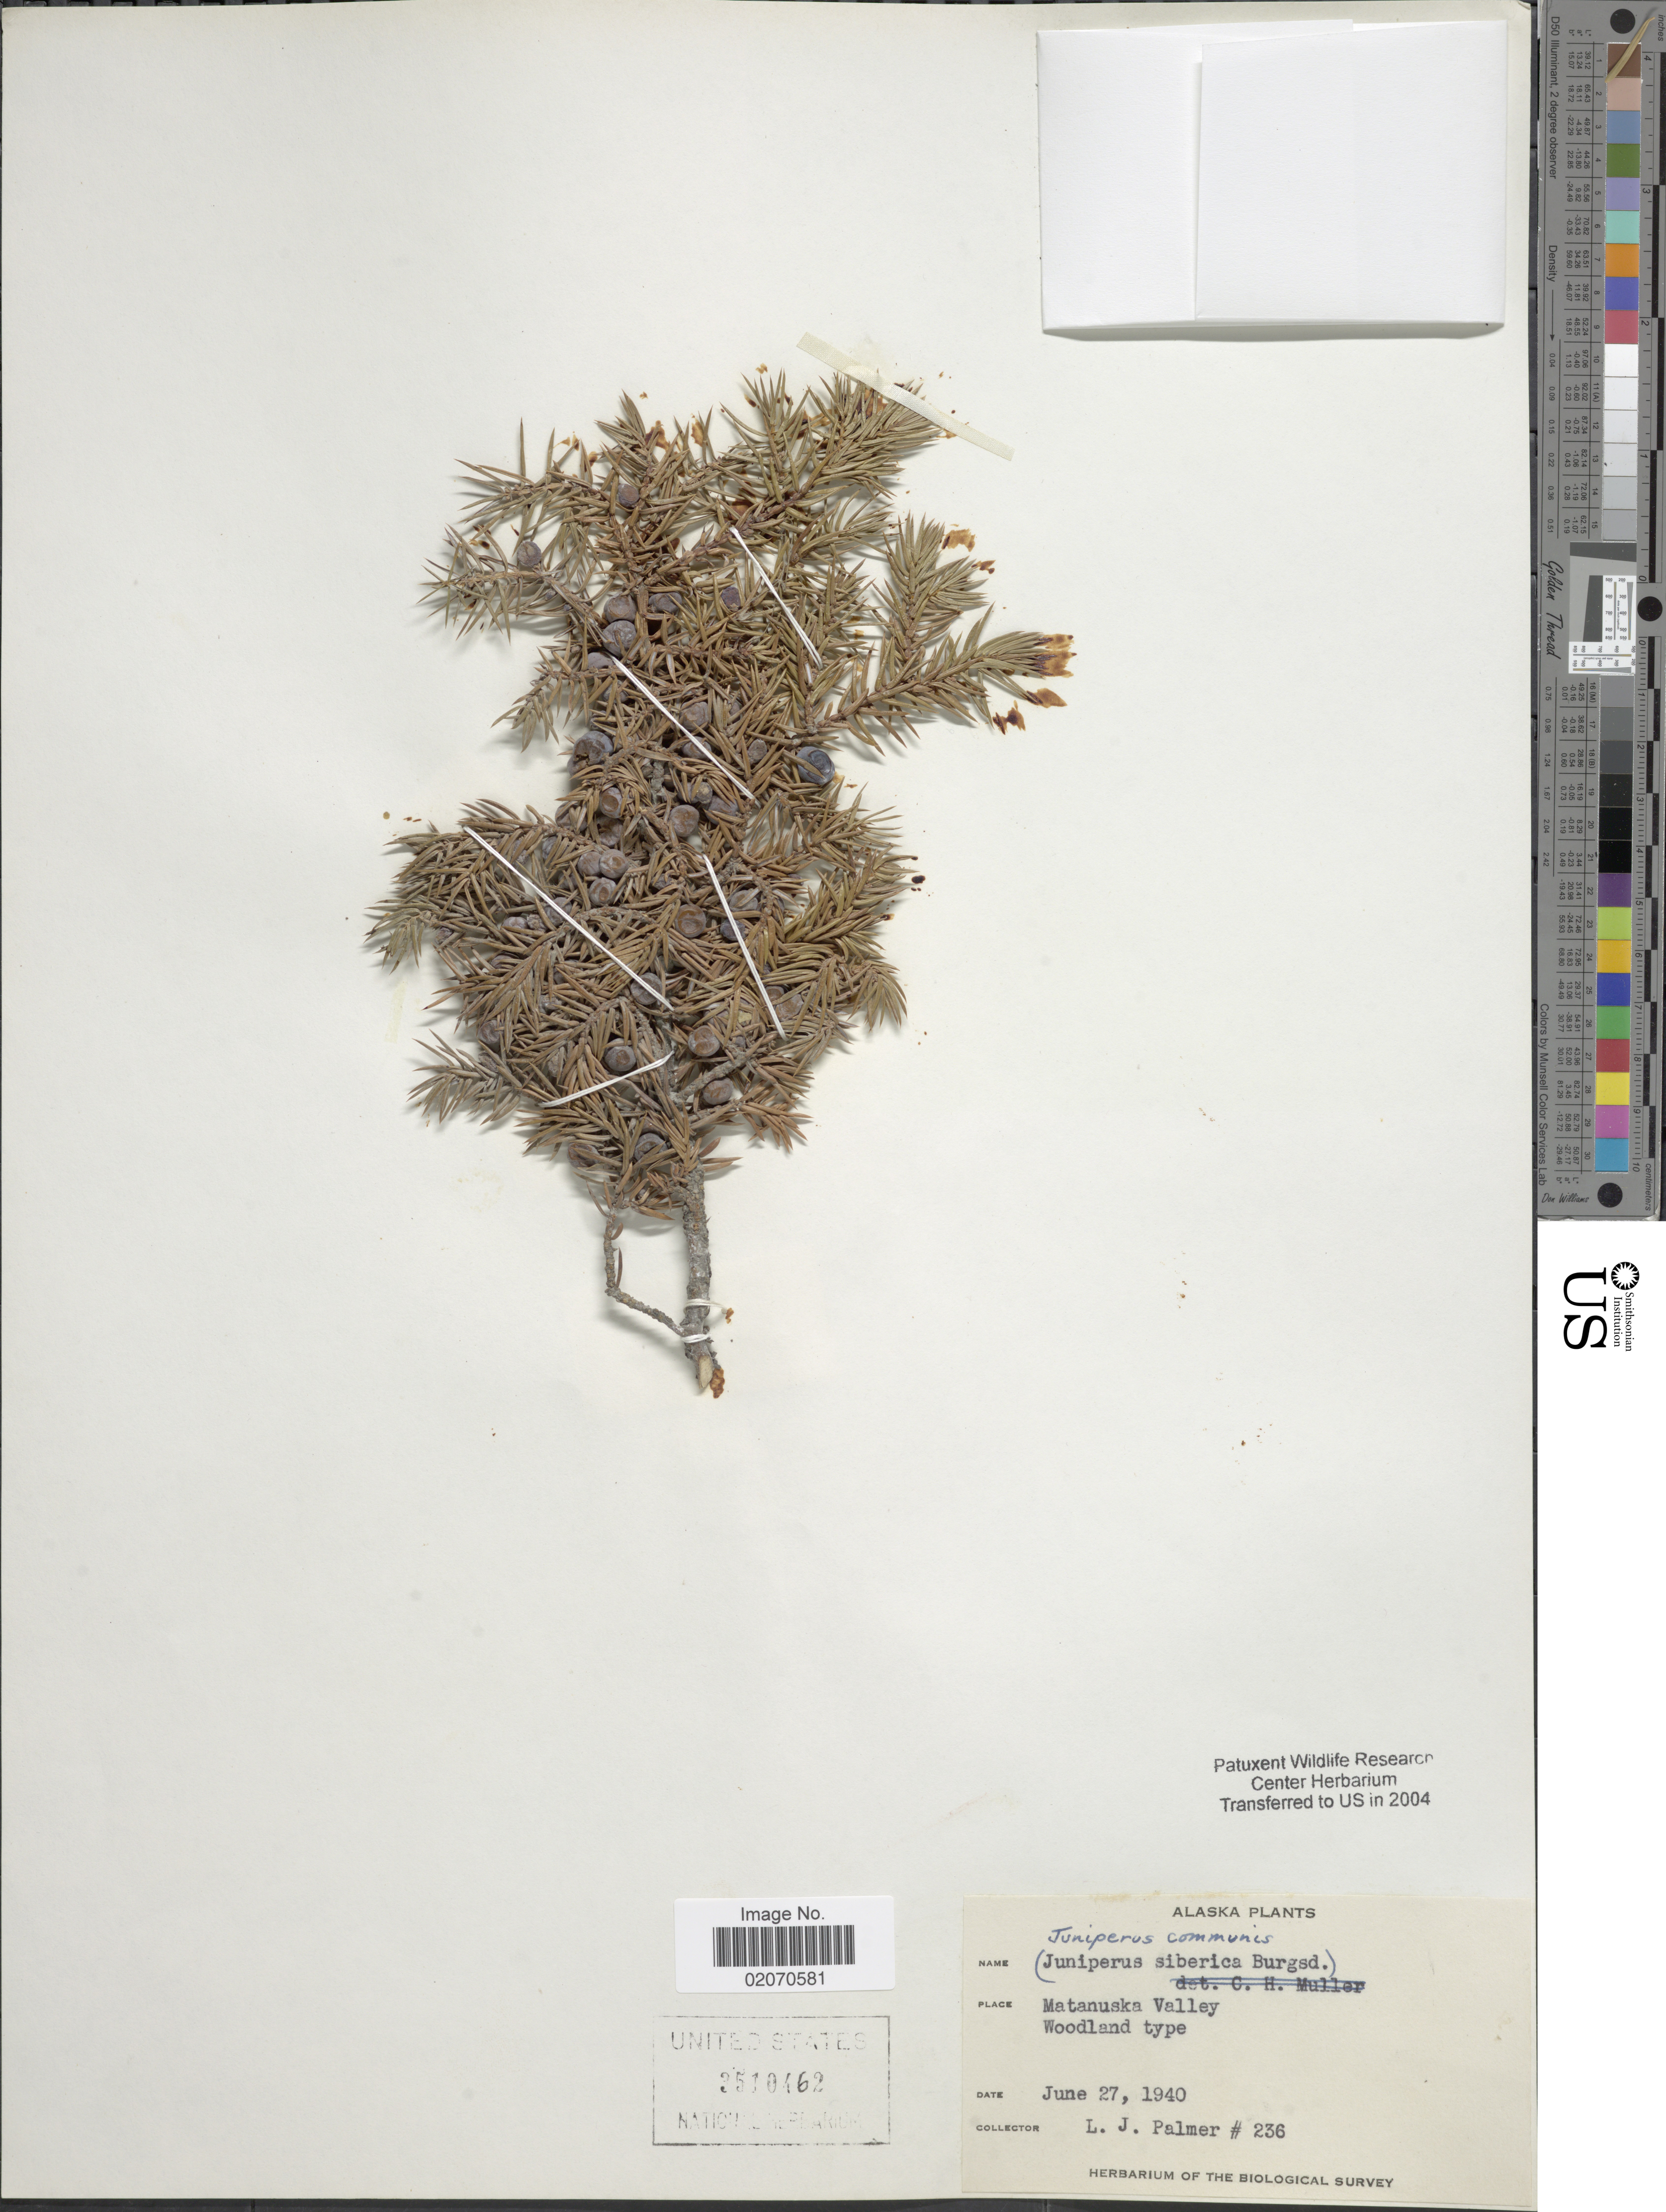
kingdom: Plantae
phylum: Tracheophyta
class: Pinopsida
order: Pinales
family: Cupressaceae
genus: Juniperus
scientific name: Juniperus communis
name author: L.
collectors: L. J. Palmer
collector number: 236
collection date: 1940-06-27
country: United States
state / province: Alaska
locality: Matanuska Valley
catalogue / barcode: US 3510462